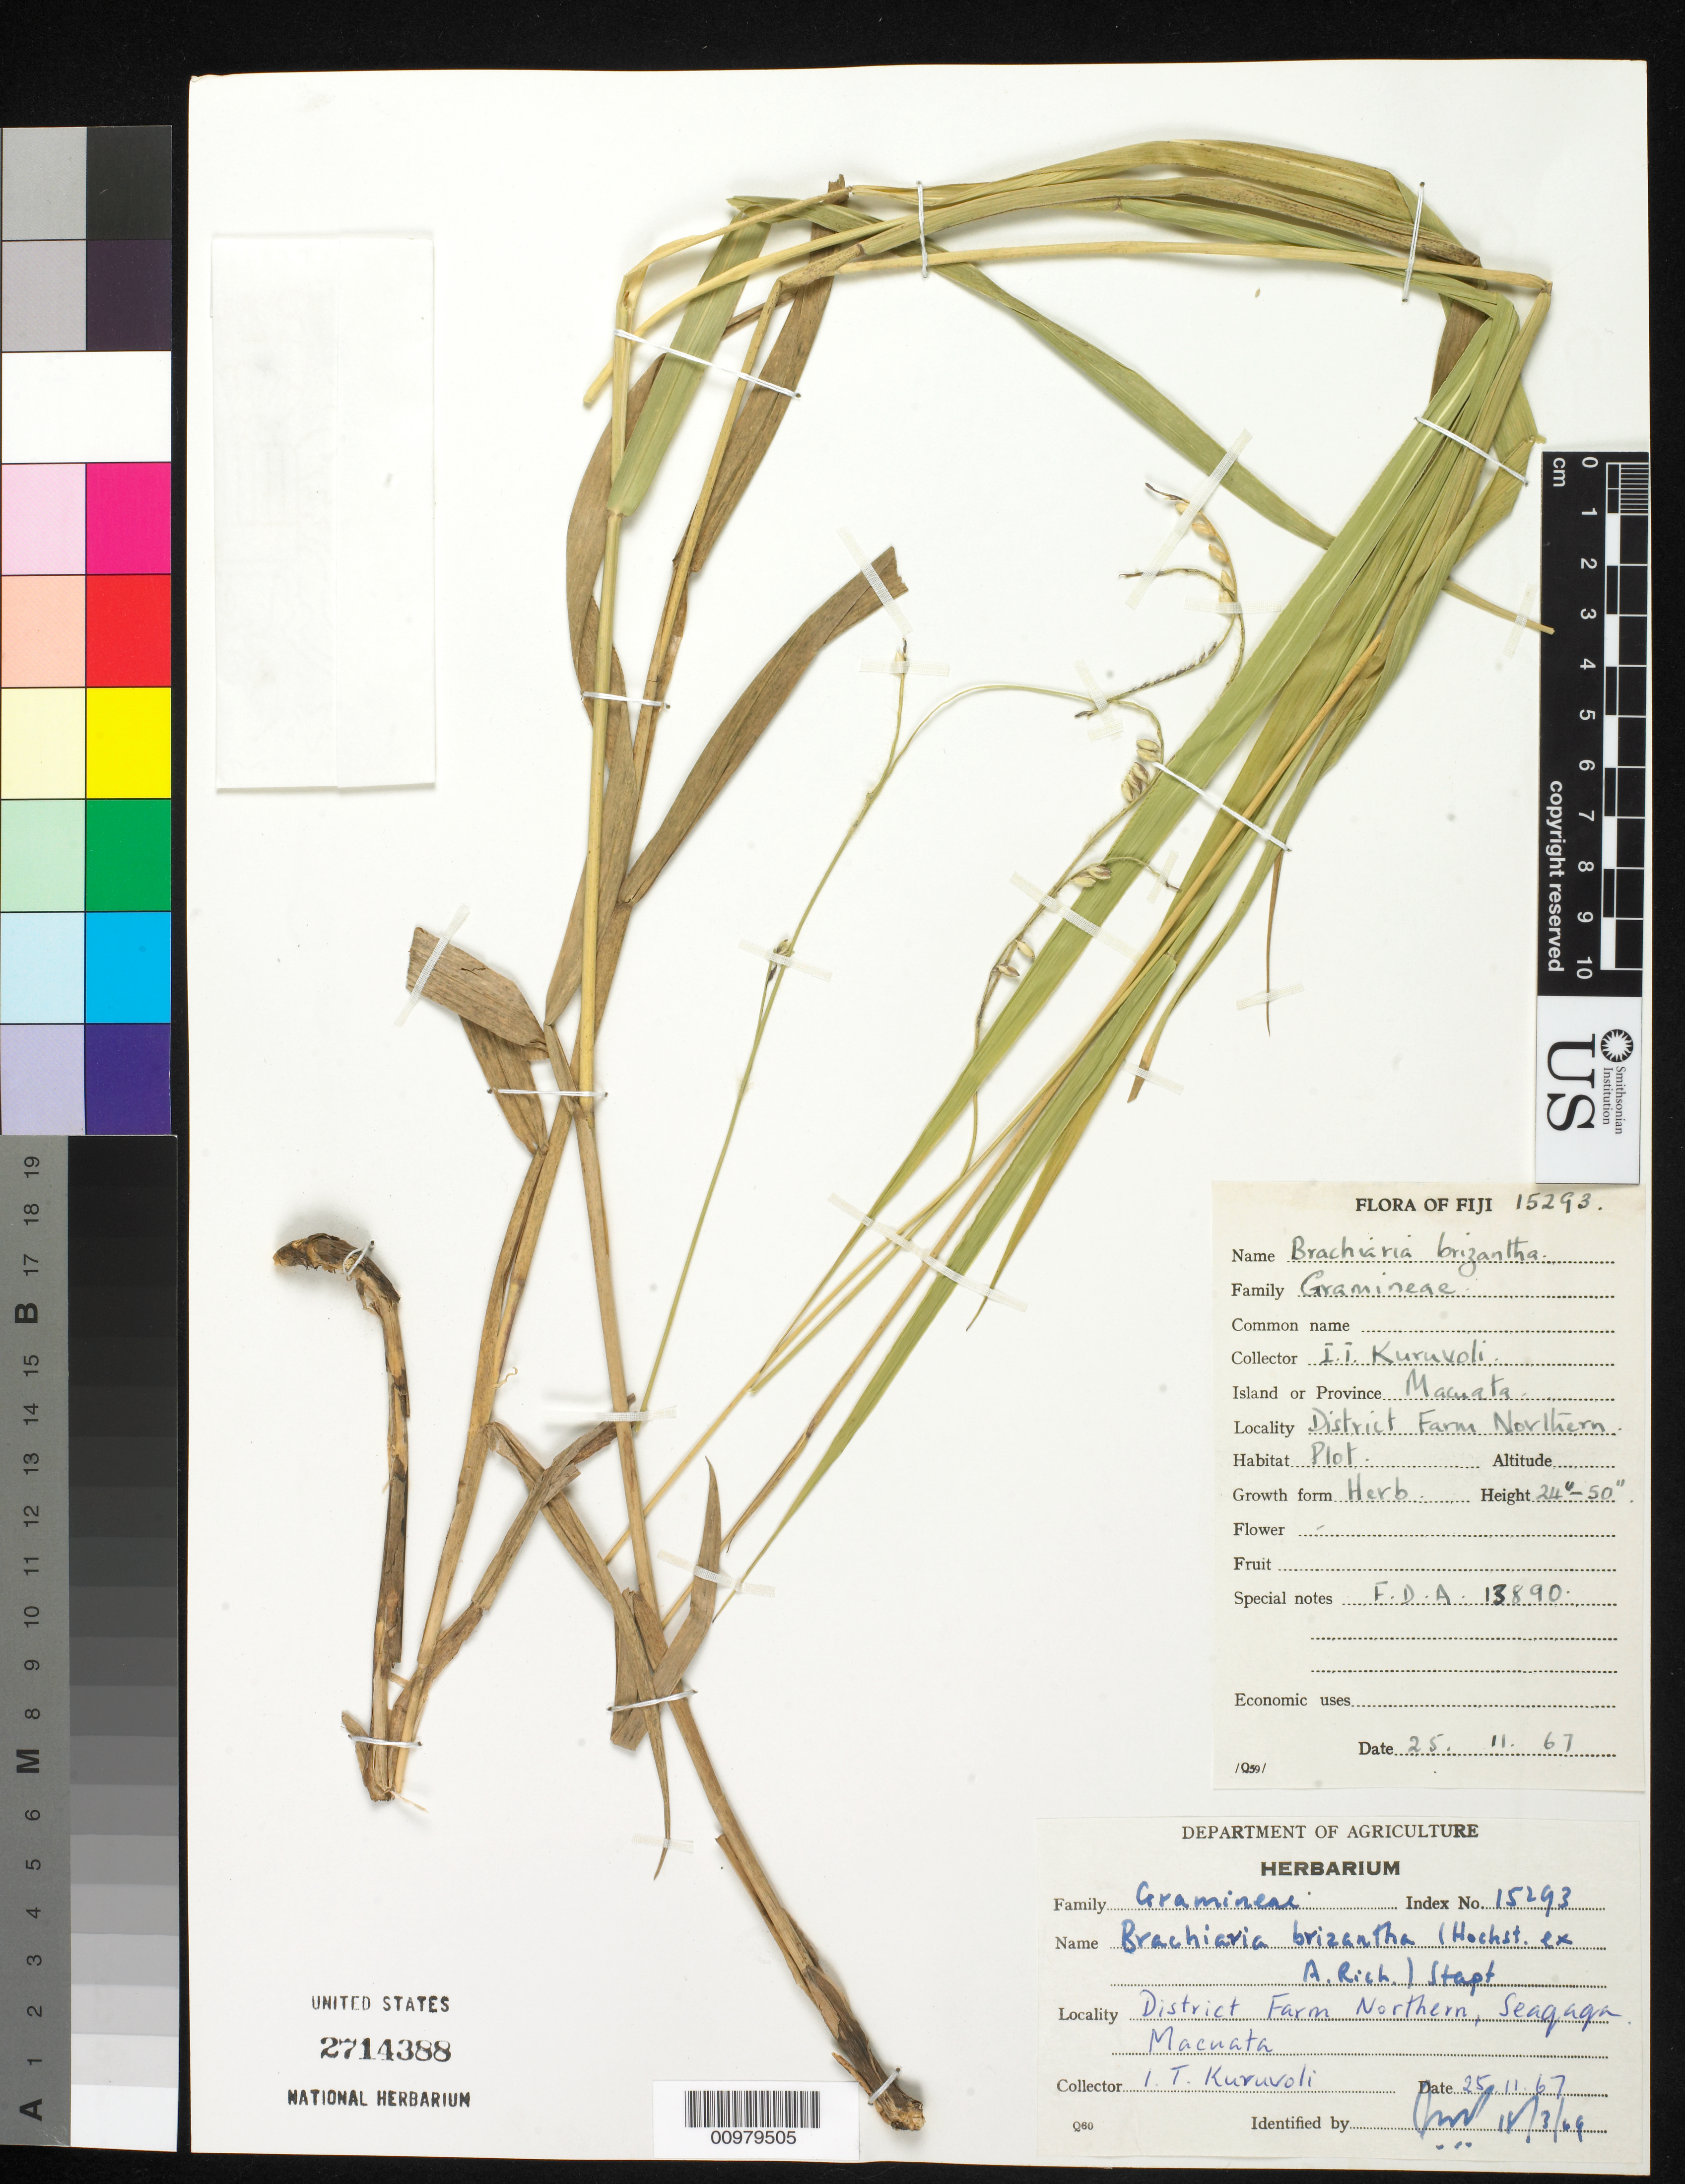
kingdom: Plantae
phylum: Tracheophyta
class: Liliopsida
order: Poales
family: Poaceae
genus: Brachiaria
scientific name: Brachiaria brizantha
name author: (Hochst. ex A. Rich.) Stapf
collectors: I. Kuruvoli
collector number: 15293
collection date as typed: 25 Nov 1976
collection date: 1976-11-25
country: Fiji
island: Macuata-i-Wai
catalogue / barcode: US 2714388